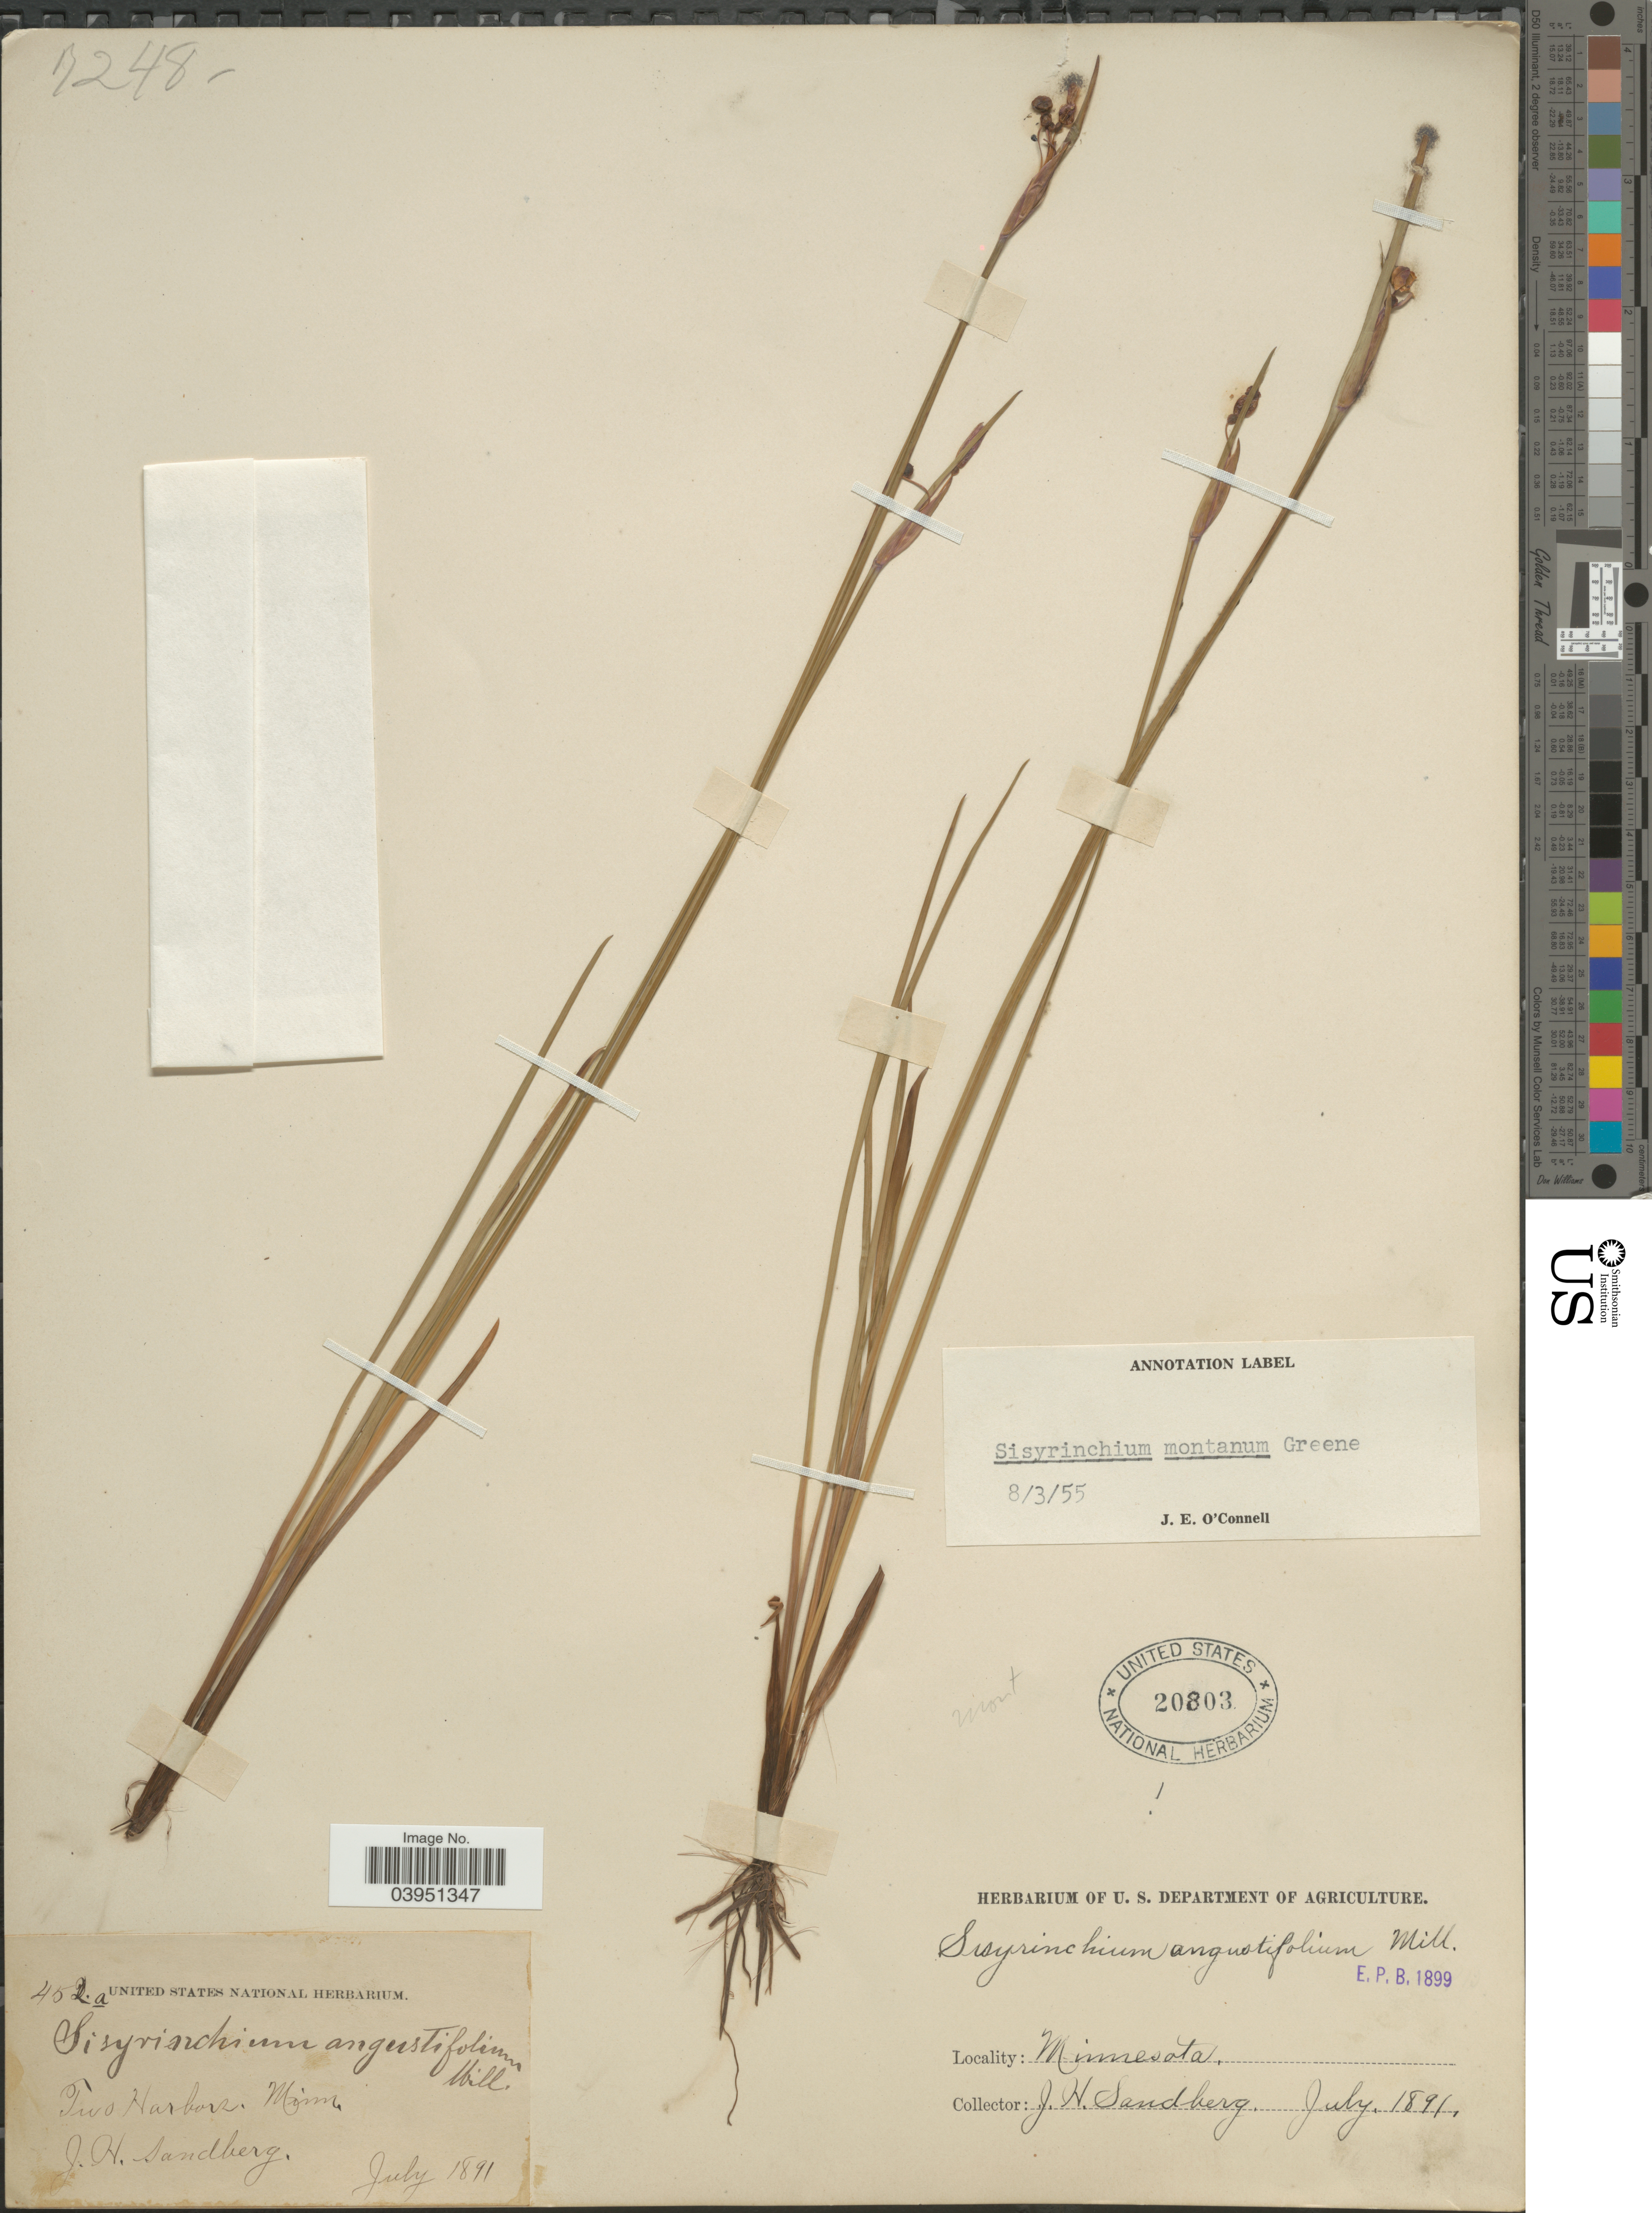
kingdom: Plantae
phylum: Tracheophyta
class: Liliopsida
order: Asparagales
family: Iridaceae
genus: Sisyrinchium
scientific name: Sisyrinchium montanum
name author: Greene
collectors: J. H. Sandberg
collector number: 452a*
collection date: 1891-07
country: United States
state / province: Minnesota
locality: Two Harbors.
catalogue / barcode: US 20803